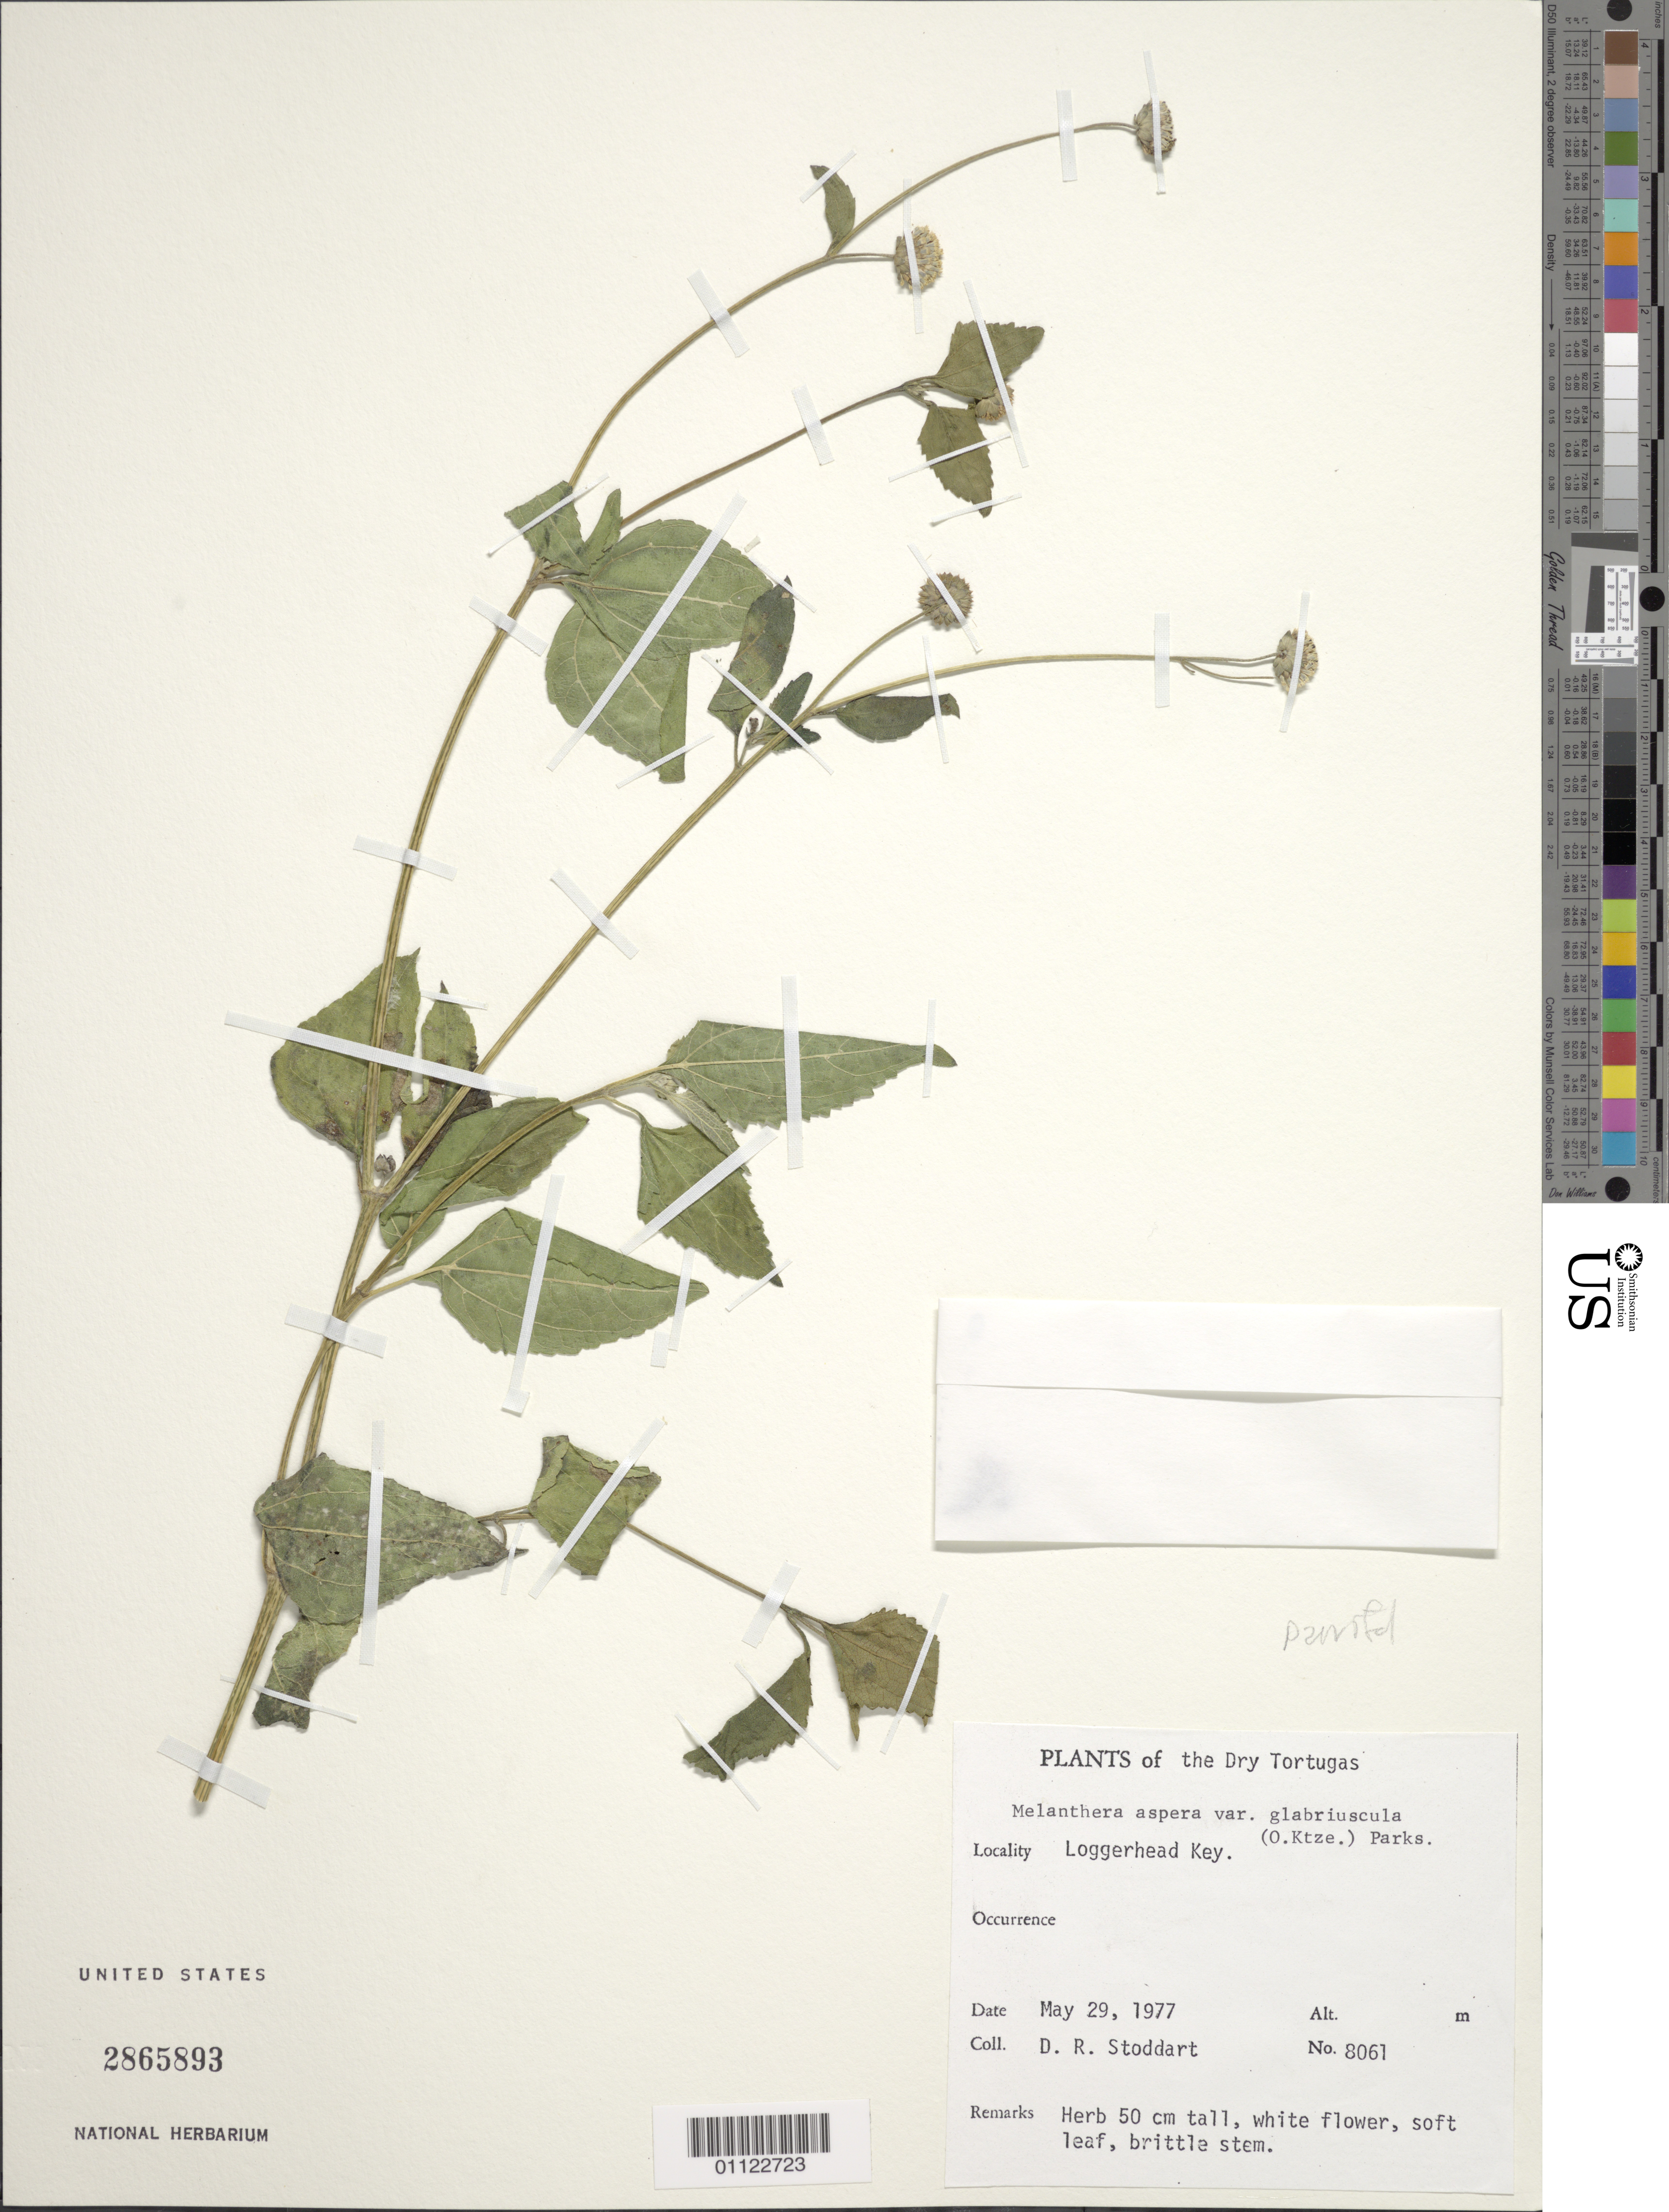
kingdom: Plantae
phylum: Tracheophyta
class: Magnoliopsida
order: Asterales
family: Asteraceae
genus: Melanthera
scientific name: Melanthera parvifolia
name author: Small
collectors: D. R. Stoddart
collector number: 8061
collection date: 1977-05-29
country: United States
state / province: Florida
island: Loggerhead Key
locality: Loggerhead Key, Dry Tortugas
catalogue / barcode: US 2865893